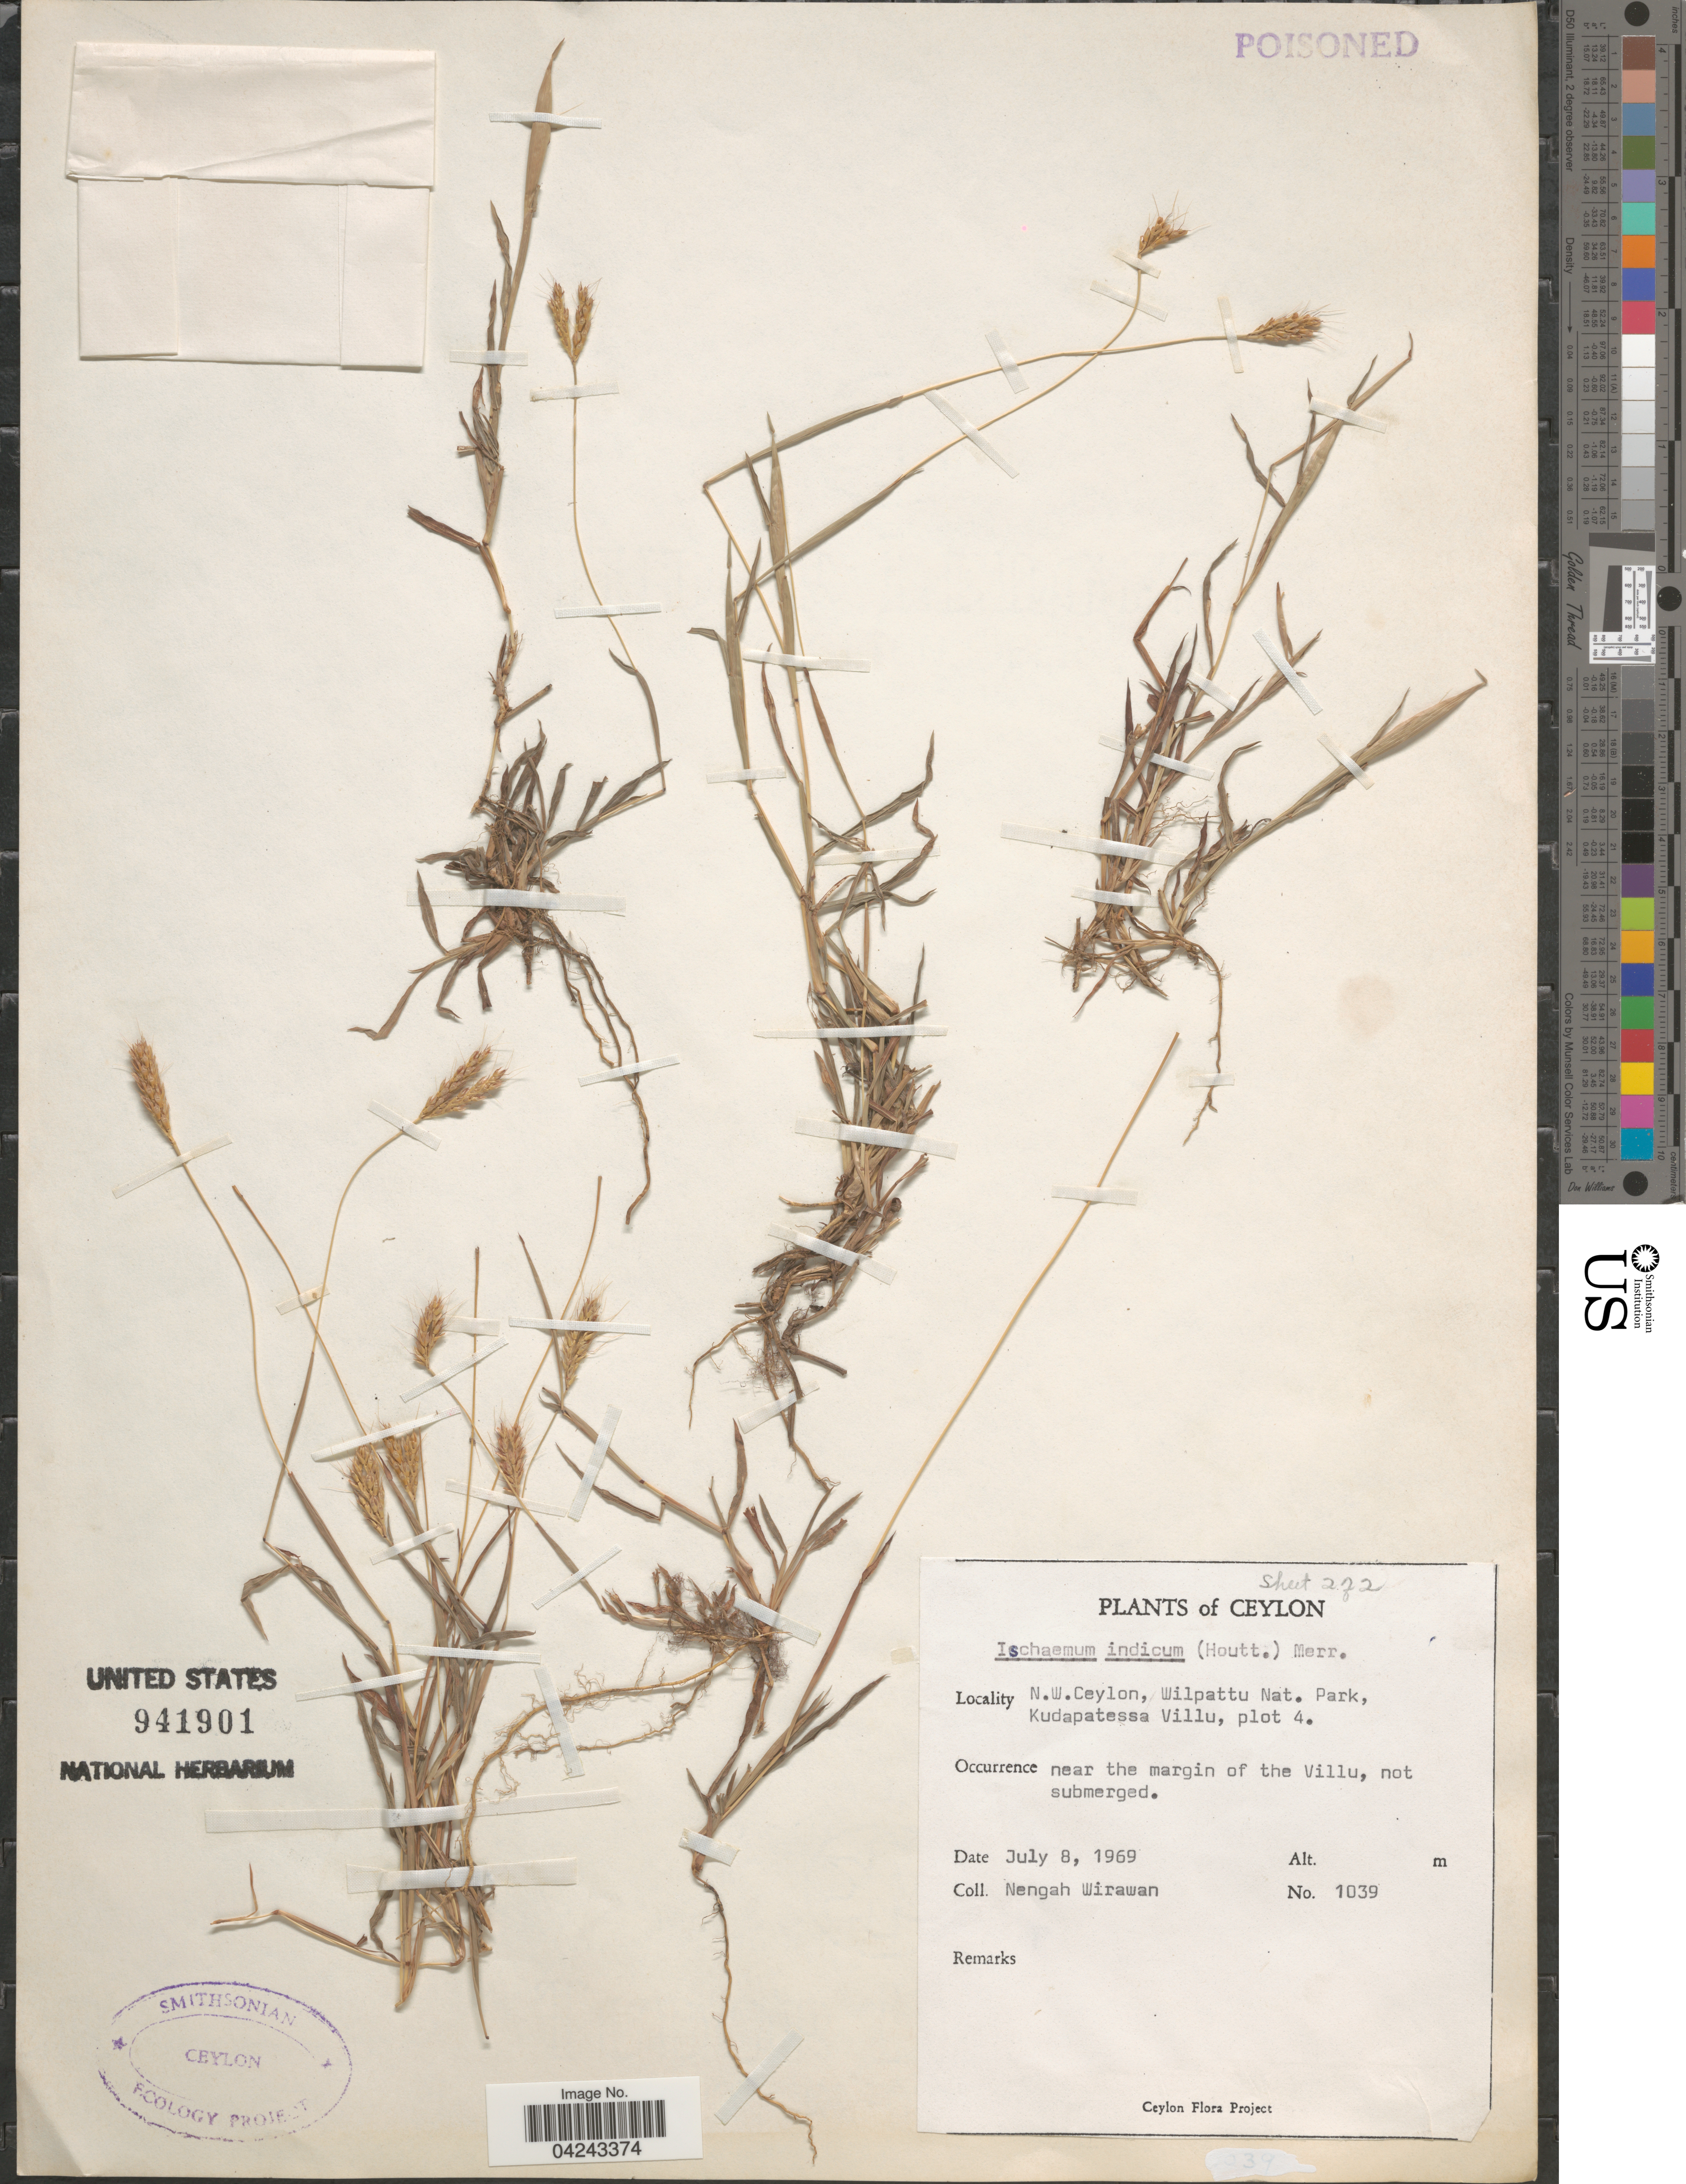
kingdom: Plantae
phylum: Tracheophyta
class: Liliopsida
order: Poales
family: Poaceae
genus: Ischaemum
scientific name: Ischaemum ciliare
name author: Retz.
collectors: N. Wirawan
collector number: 1039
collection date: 1969-07-08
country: Sri Lanka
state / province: North Western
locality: Ceylon, N.W. Ceylon, Wilpattu Nat. Park, Kudapatessa Villu, plot 4. Near the margin of the Villu.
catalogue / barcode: US 941901